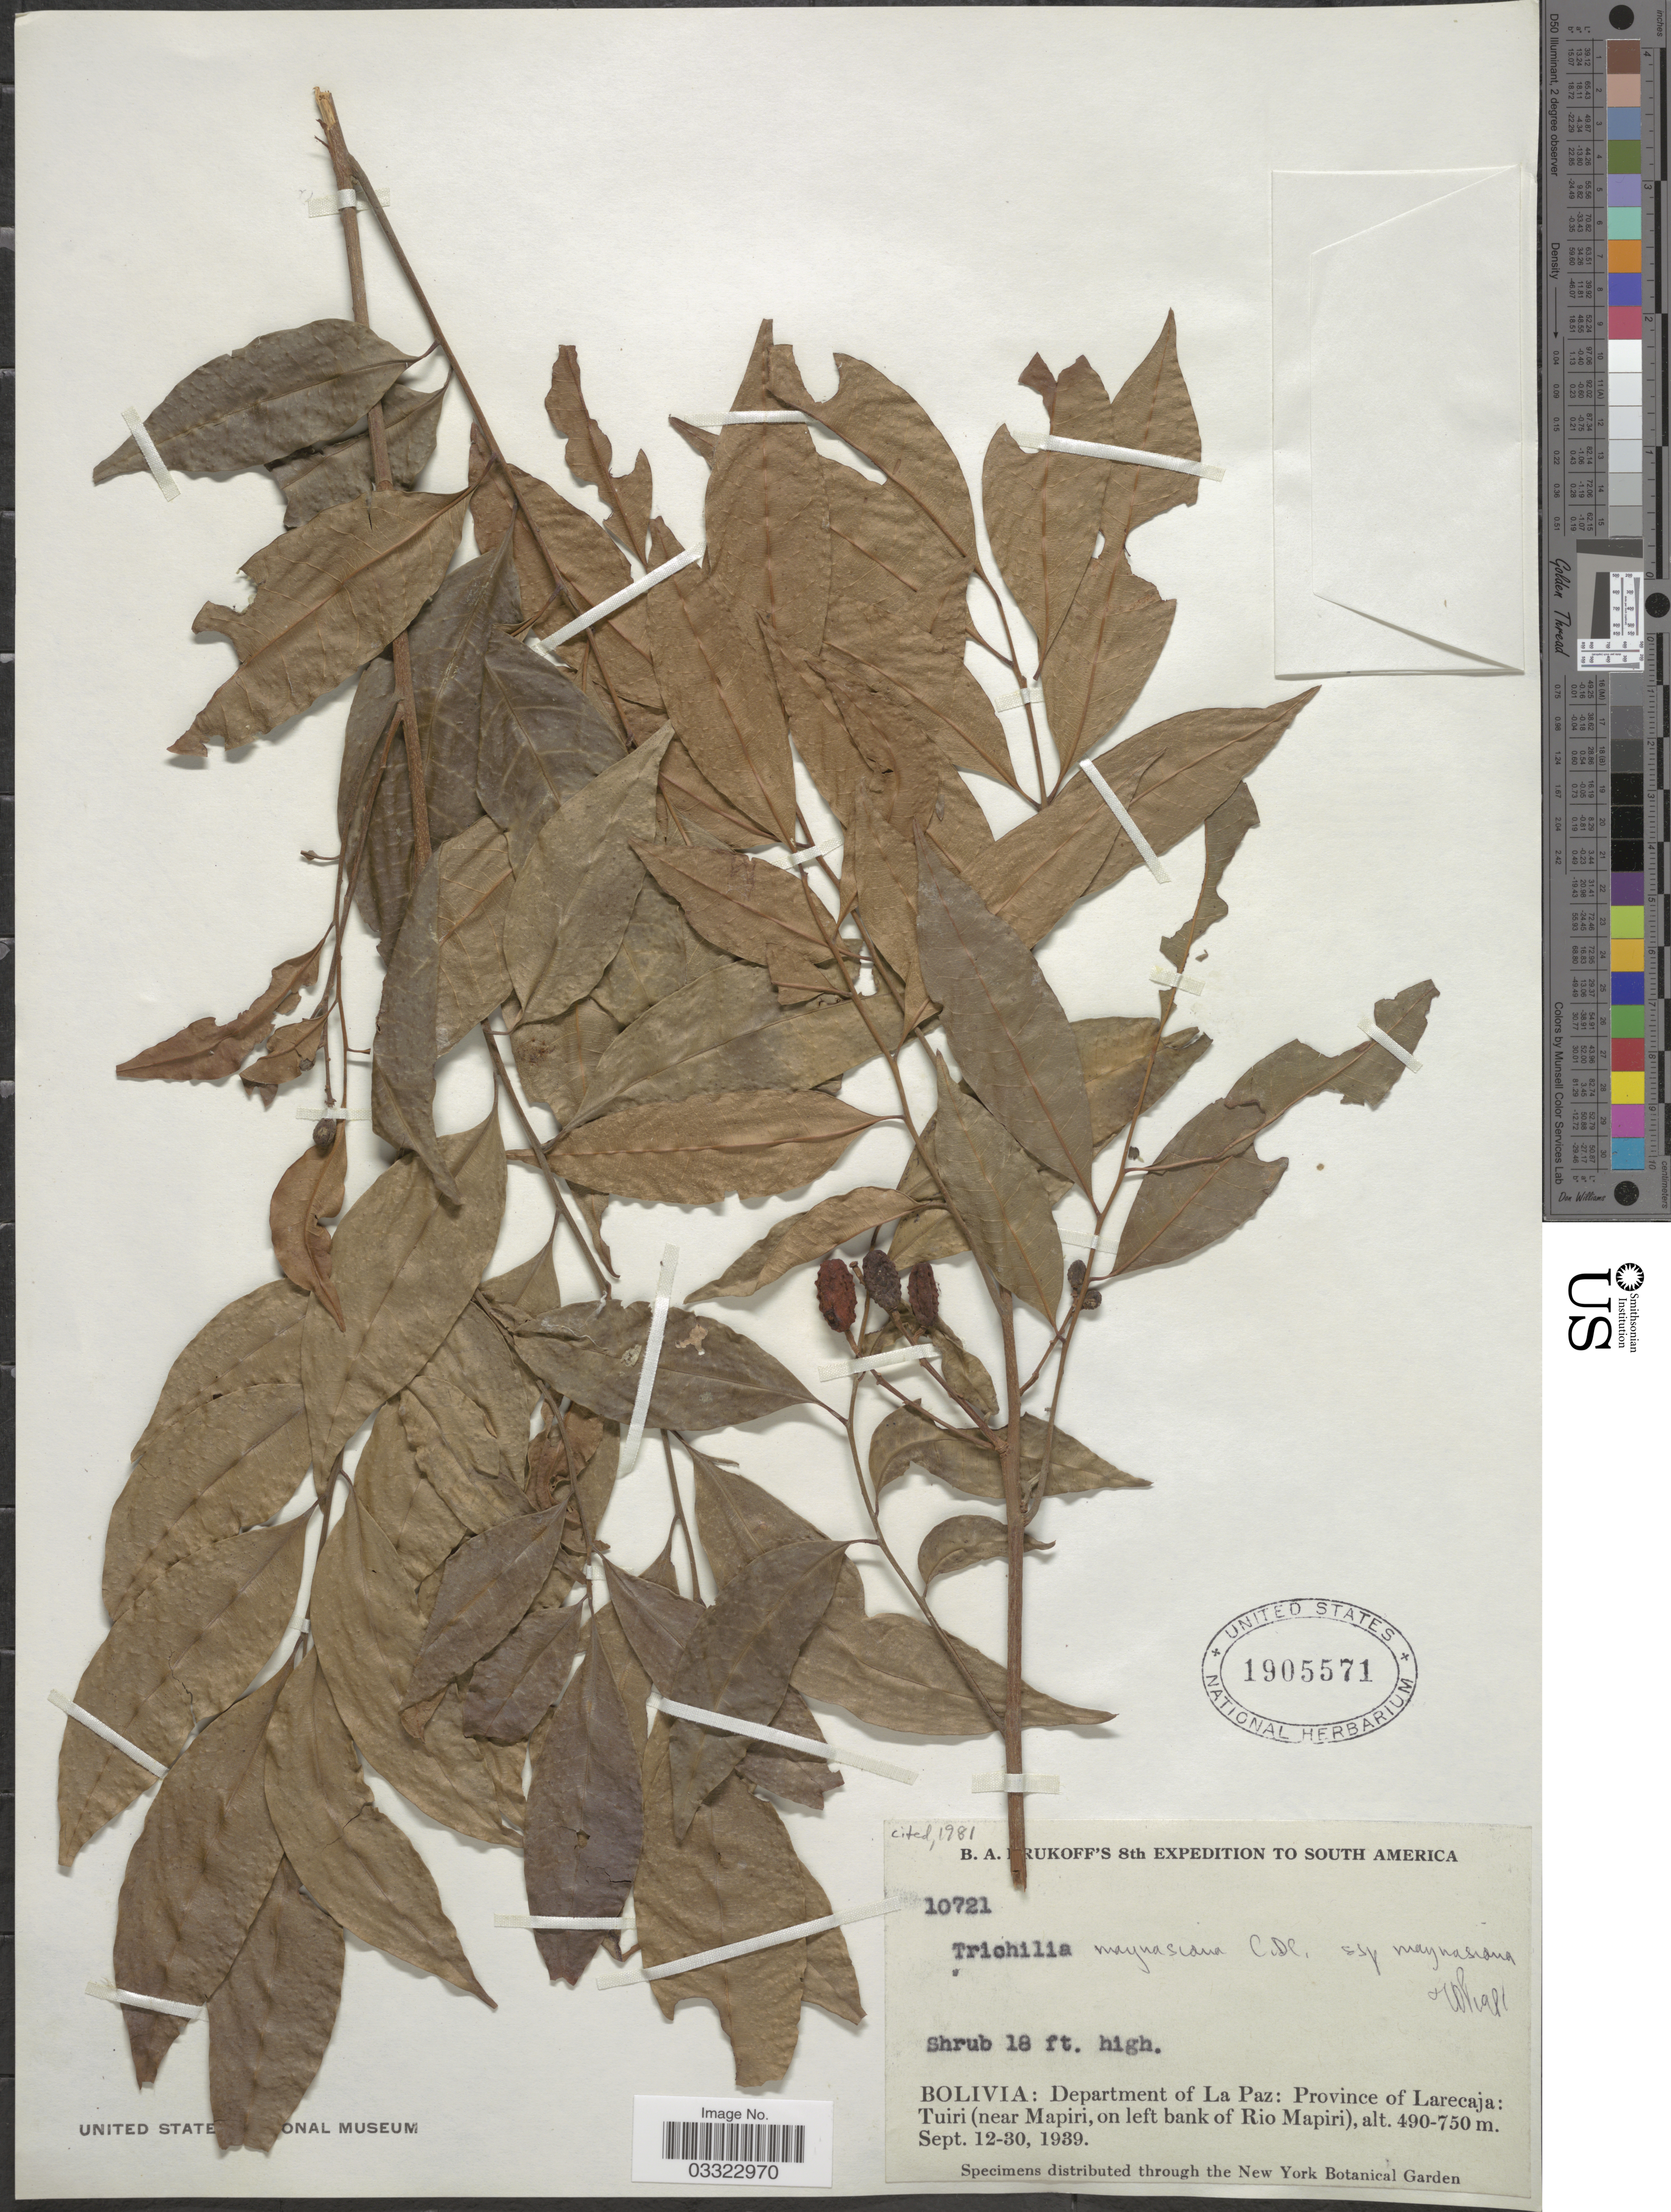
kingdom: Plantae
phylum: Tracheophyta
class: Magnoliopsida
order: Sapindales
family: Meliaceae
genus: Trichilia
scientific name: Trichilia maynasiana subsp. maynasiana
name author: C. DC.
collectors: B. A. Krukoff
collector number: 10721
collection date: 1939-09-12/1939-09-30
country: Bolivia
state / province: La Paz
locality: Department of La Paz: Province of Larecaja: Tuiri (near Mapiri, on left bank of Rio Mapiri).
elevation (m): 490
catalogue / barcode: US 1905571